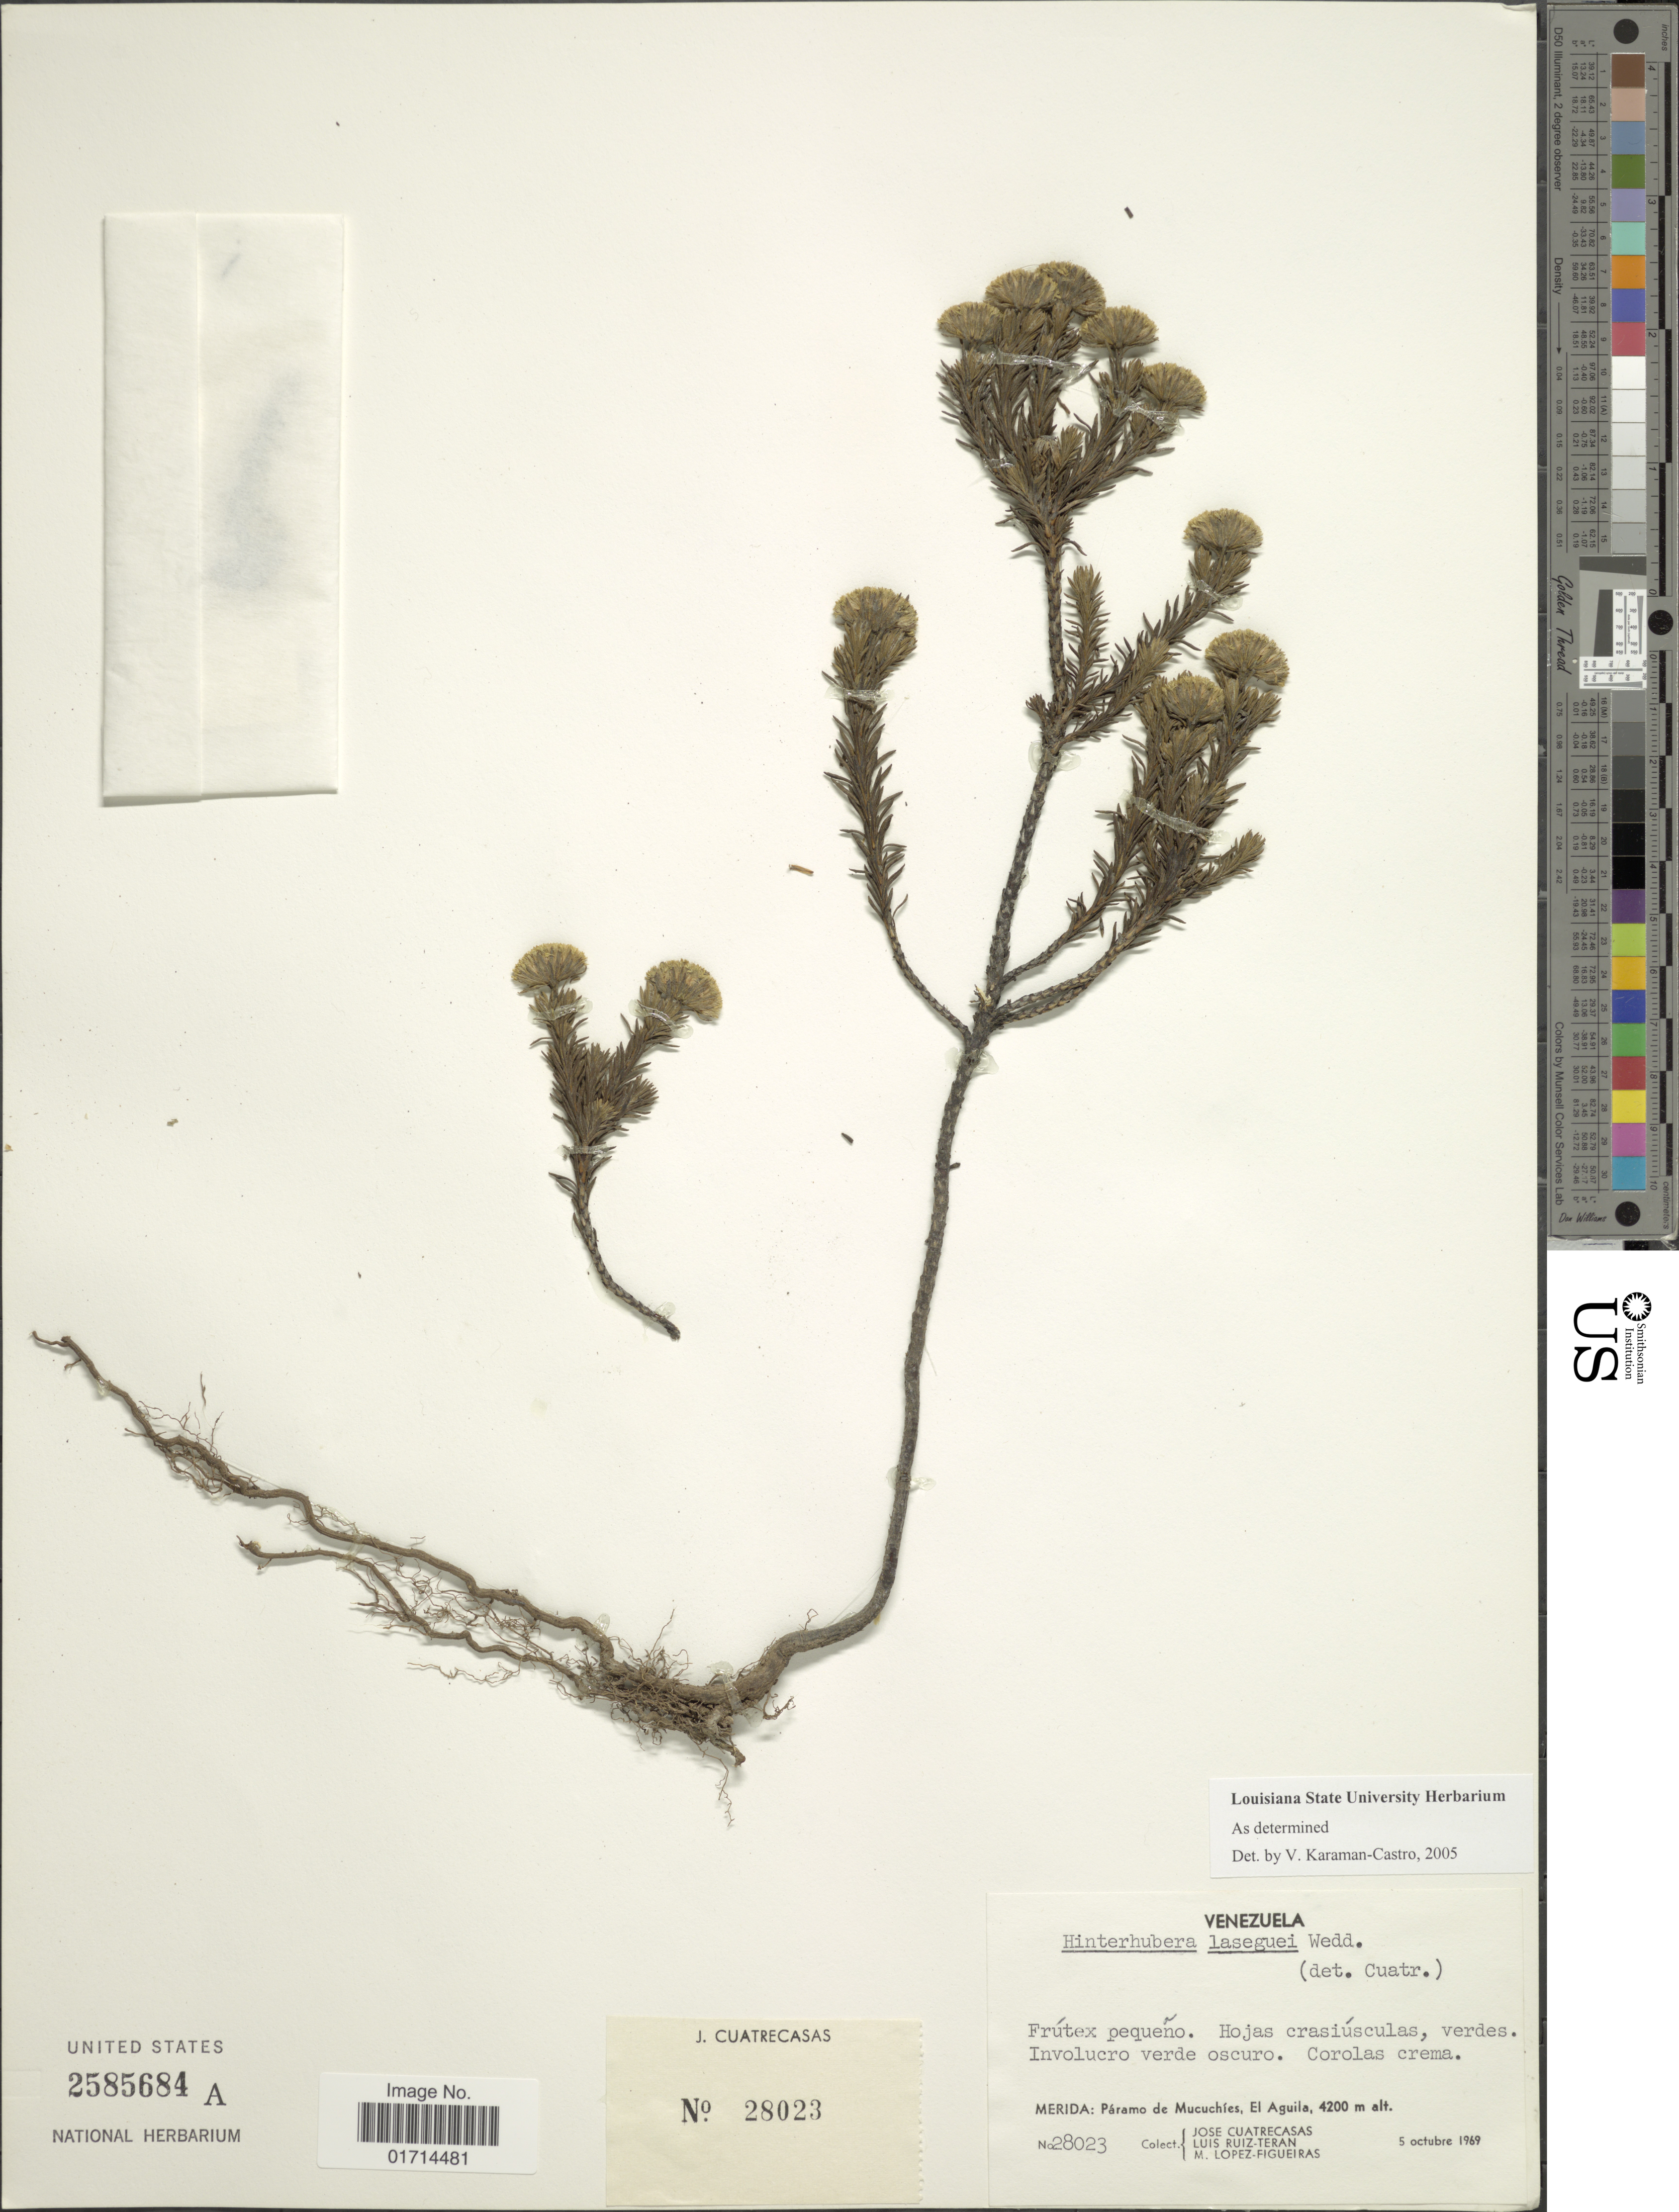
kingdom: Plantae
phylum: Tracheophyta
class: Magnoliopsida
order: Asterales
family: Asteraceae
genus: Hinterhubera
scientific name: Hinterhubera laseguei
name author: Wedd.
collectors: J. Cuatrecasas, L. Teran & M. Lopéz-F.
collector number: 28023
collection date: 1969-10-05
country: Venezuela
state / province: Mérida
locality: Paramo de Mucuchies, El Aguila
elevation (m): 4200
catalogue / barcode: US 2585684A